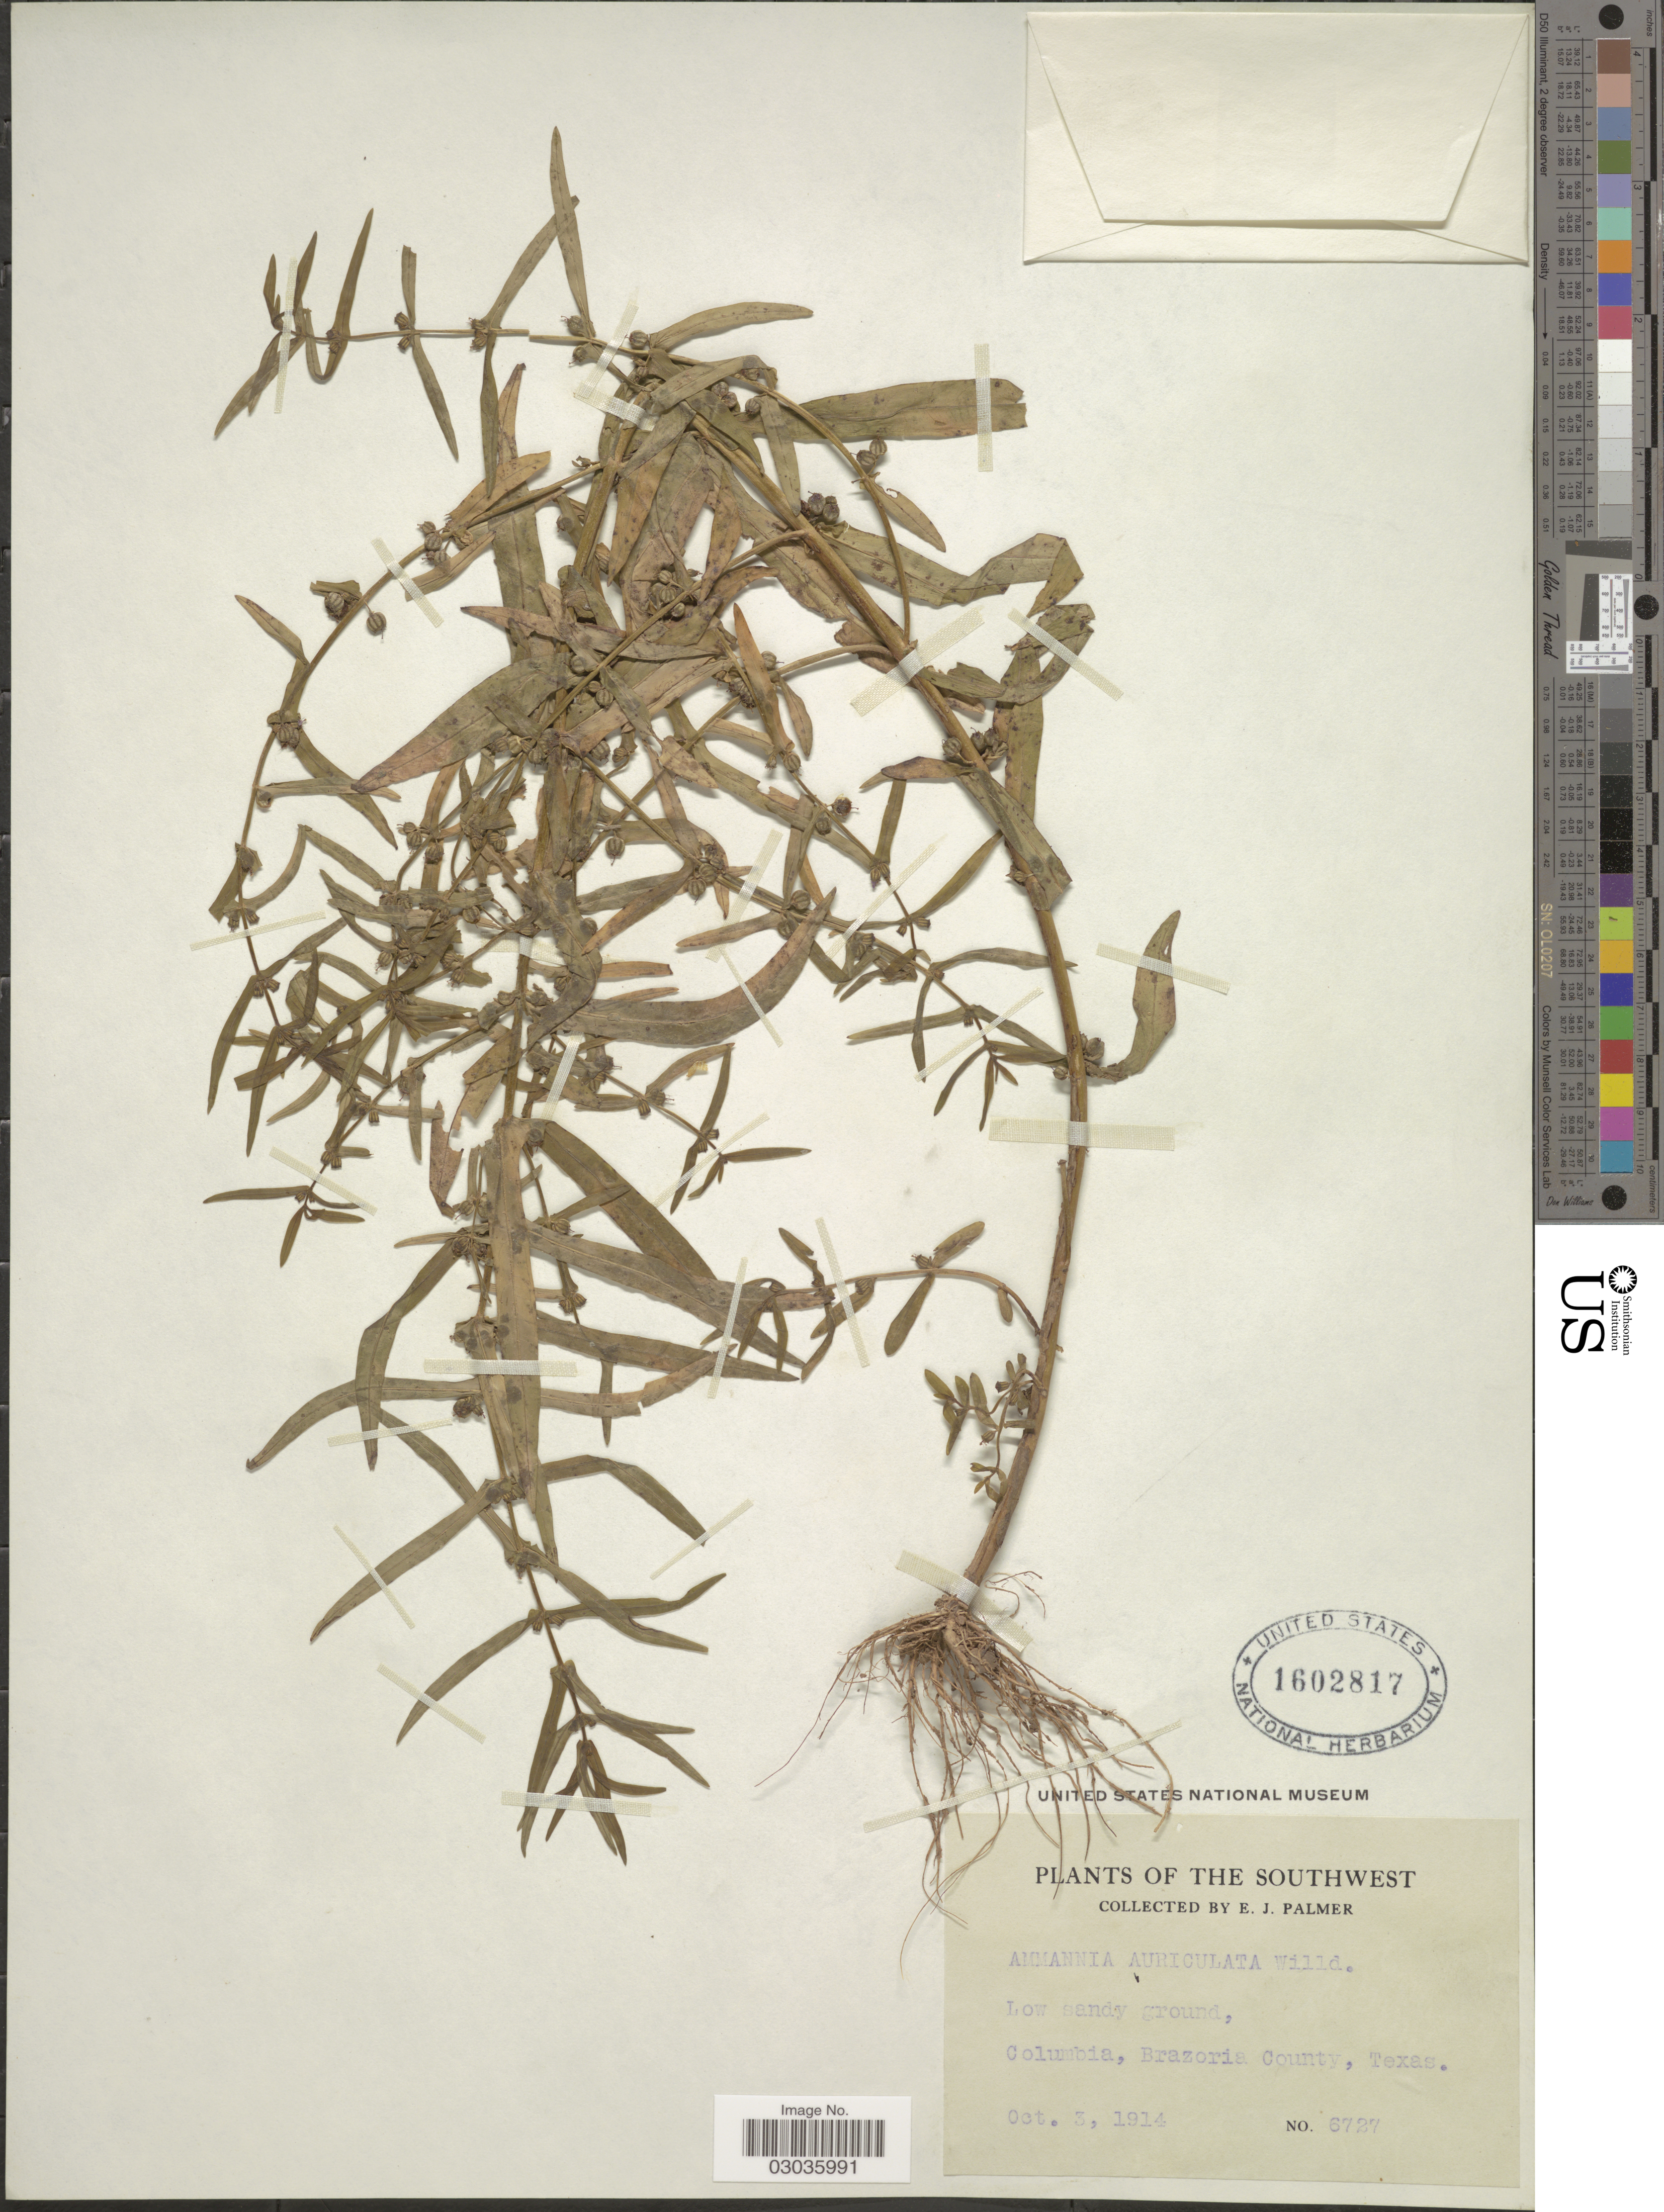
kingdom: Plantae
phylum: Tracheophyta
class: Magnoliopsida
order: Myrtales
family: Lythraceae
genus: Ammannia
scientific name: Ammannia auriculata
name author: Willd.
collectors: E. J. Palmer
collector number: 6727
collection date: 1914-10-03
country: United States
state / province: Texas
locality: Columbia, Brazoria County.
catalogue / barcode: US 1602817